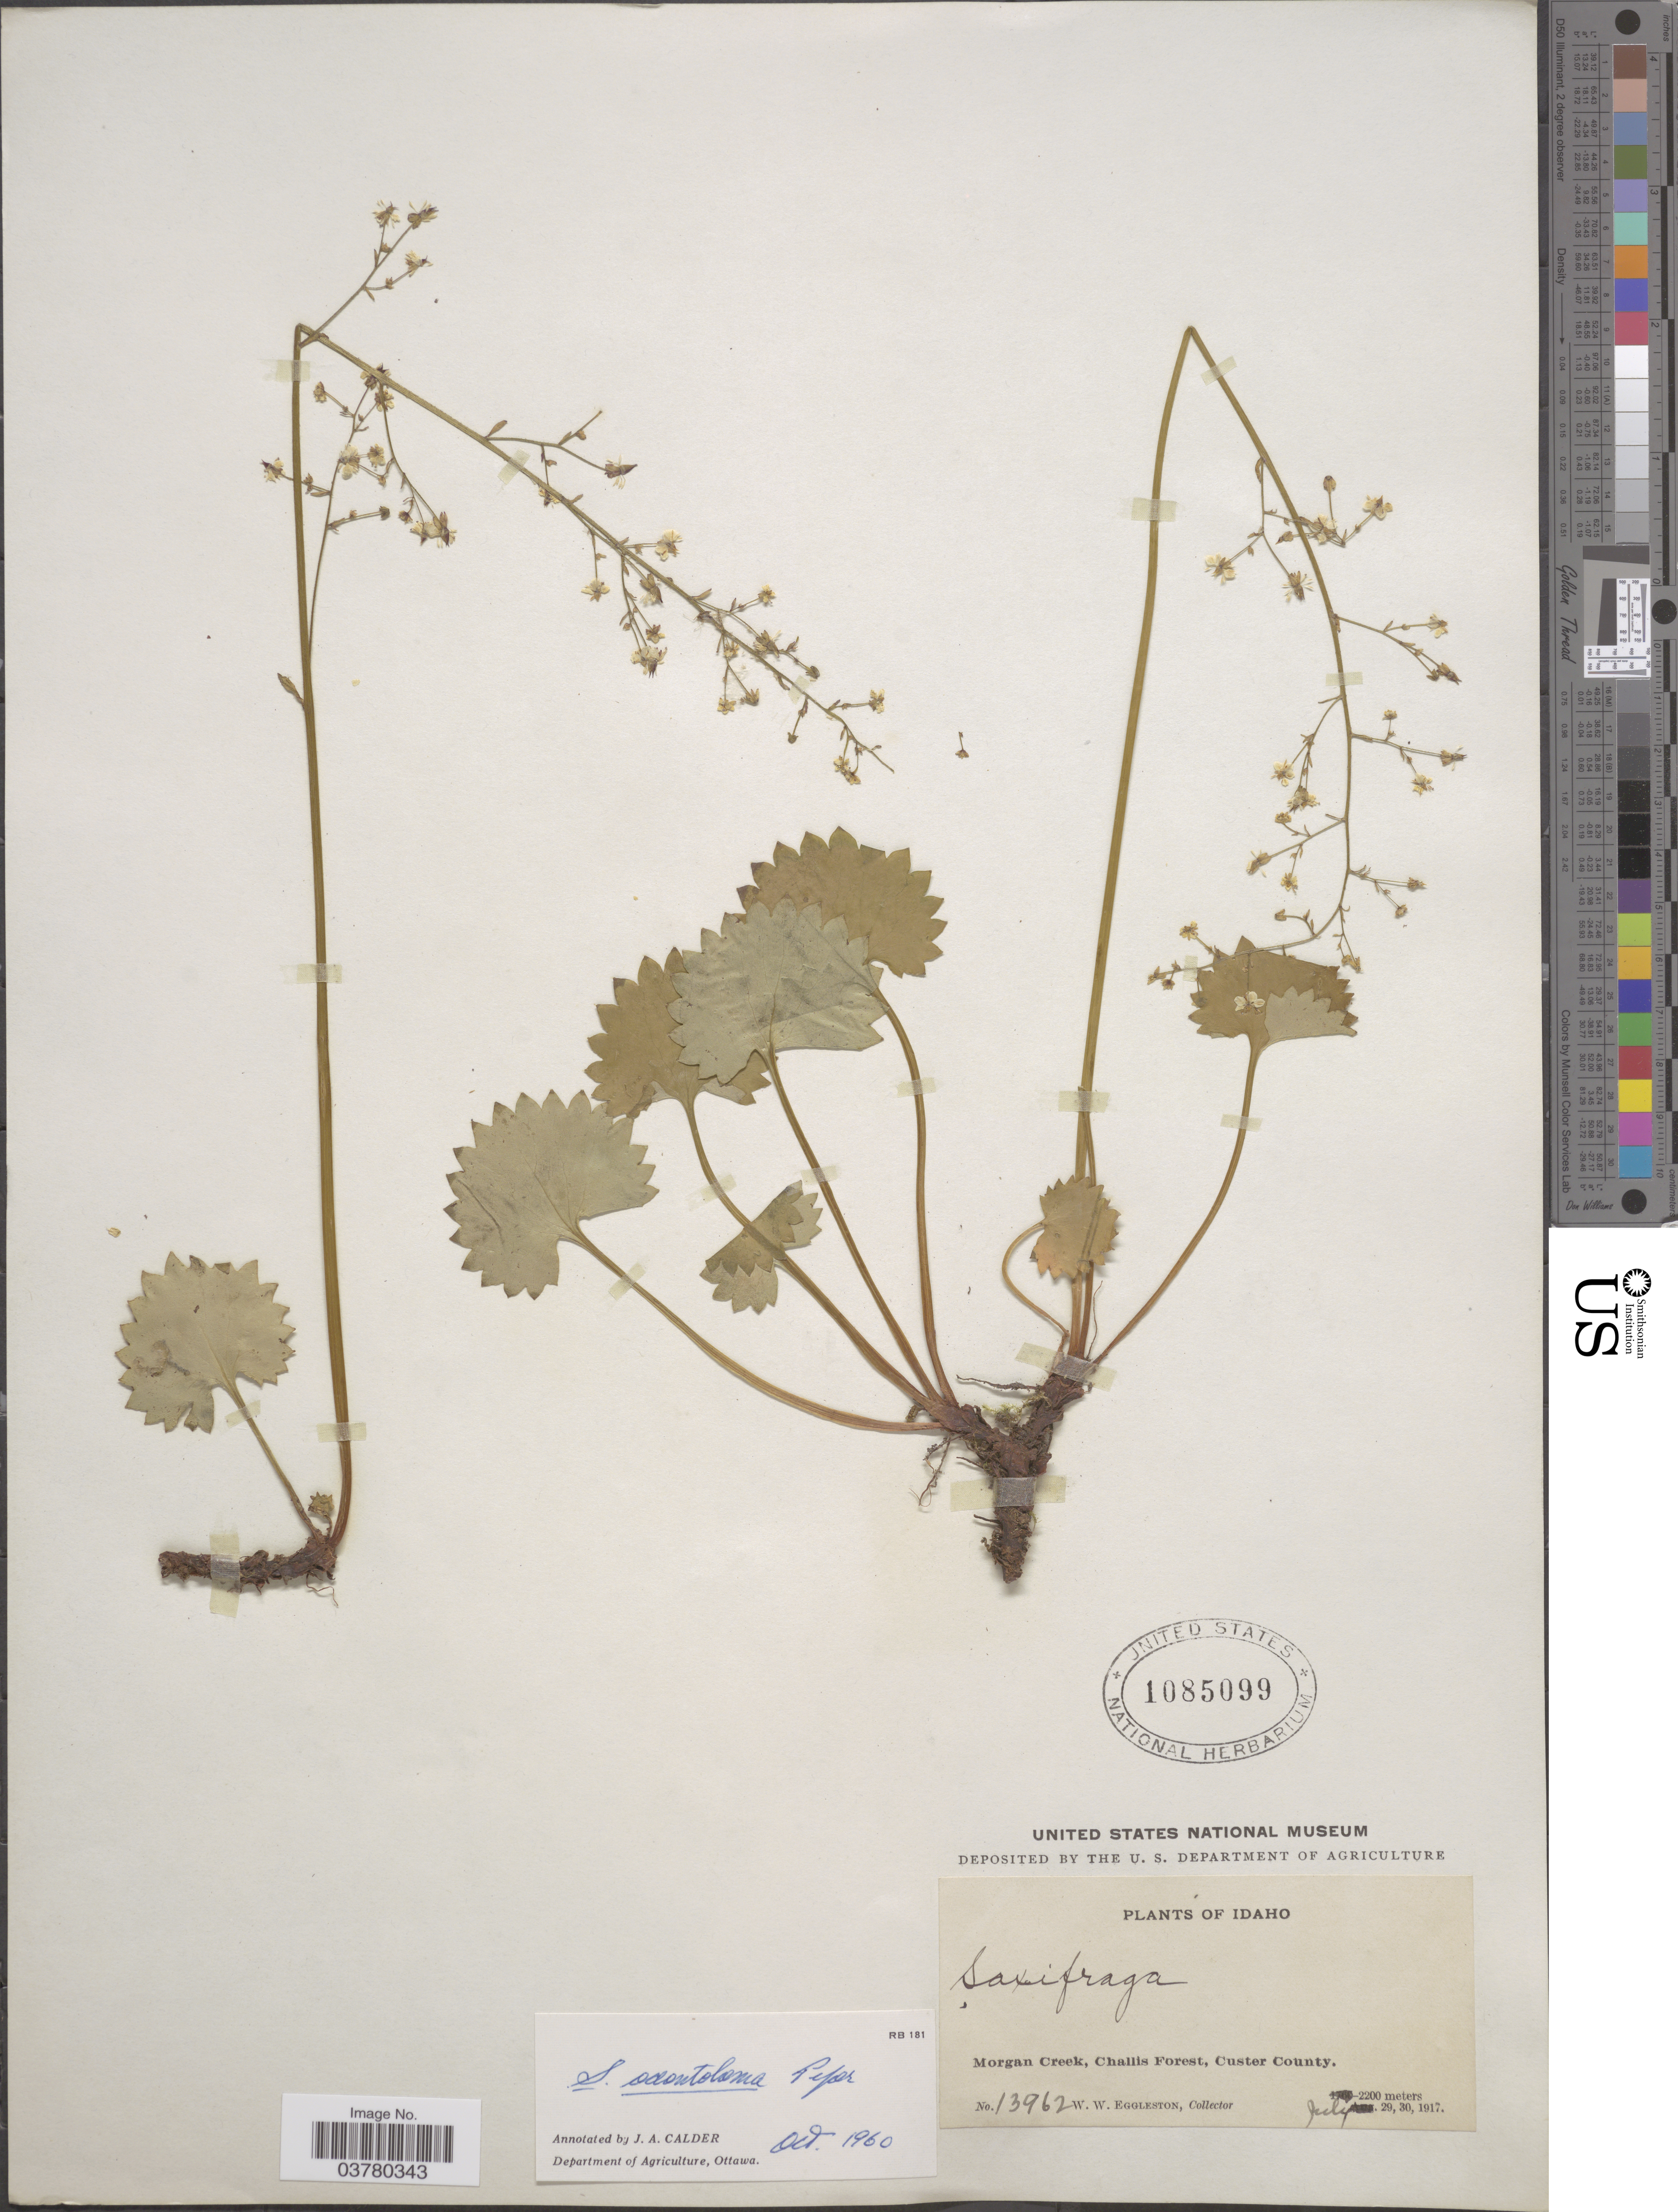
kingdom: Plantae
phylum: Tracheophyta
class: Magnoliopsida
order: Saxifragales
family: Saxifragaceae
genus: Micranthes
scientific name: Micranthes odontoloma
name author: (Piper) A. Heller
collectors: W. W. Eggleston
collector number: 13962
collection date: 1917-07-29/1917-07-30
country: United States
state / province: Idaho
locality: Morgan Creek, Challis Forest, Custer County.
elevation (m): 2200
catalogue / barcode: US 1085099